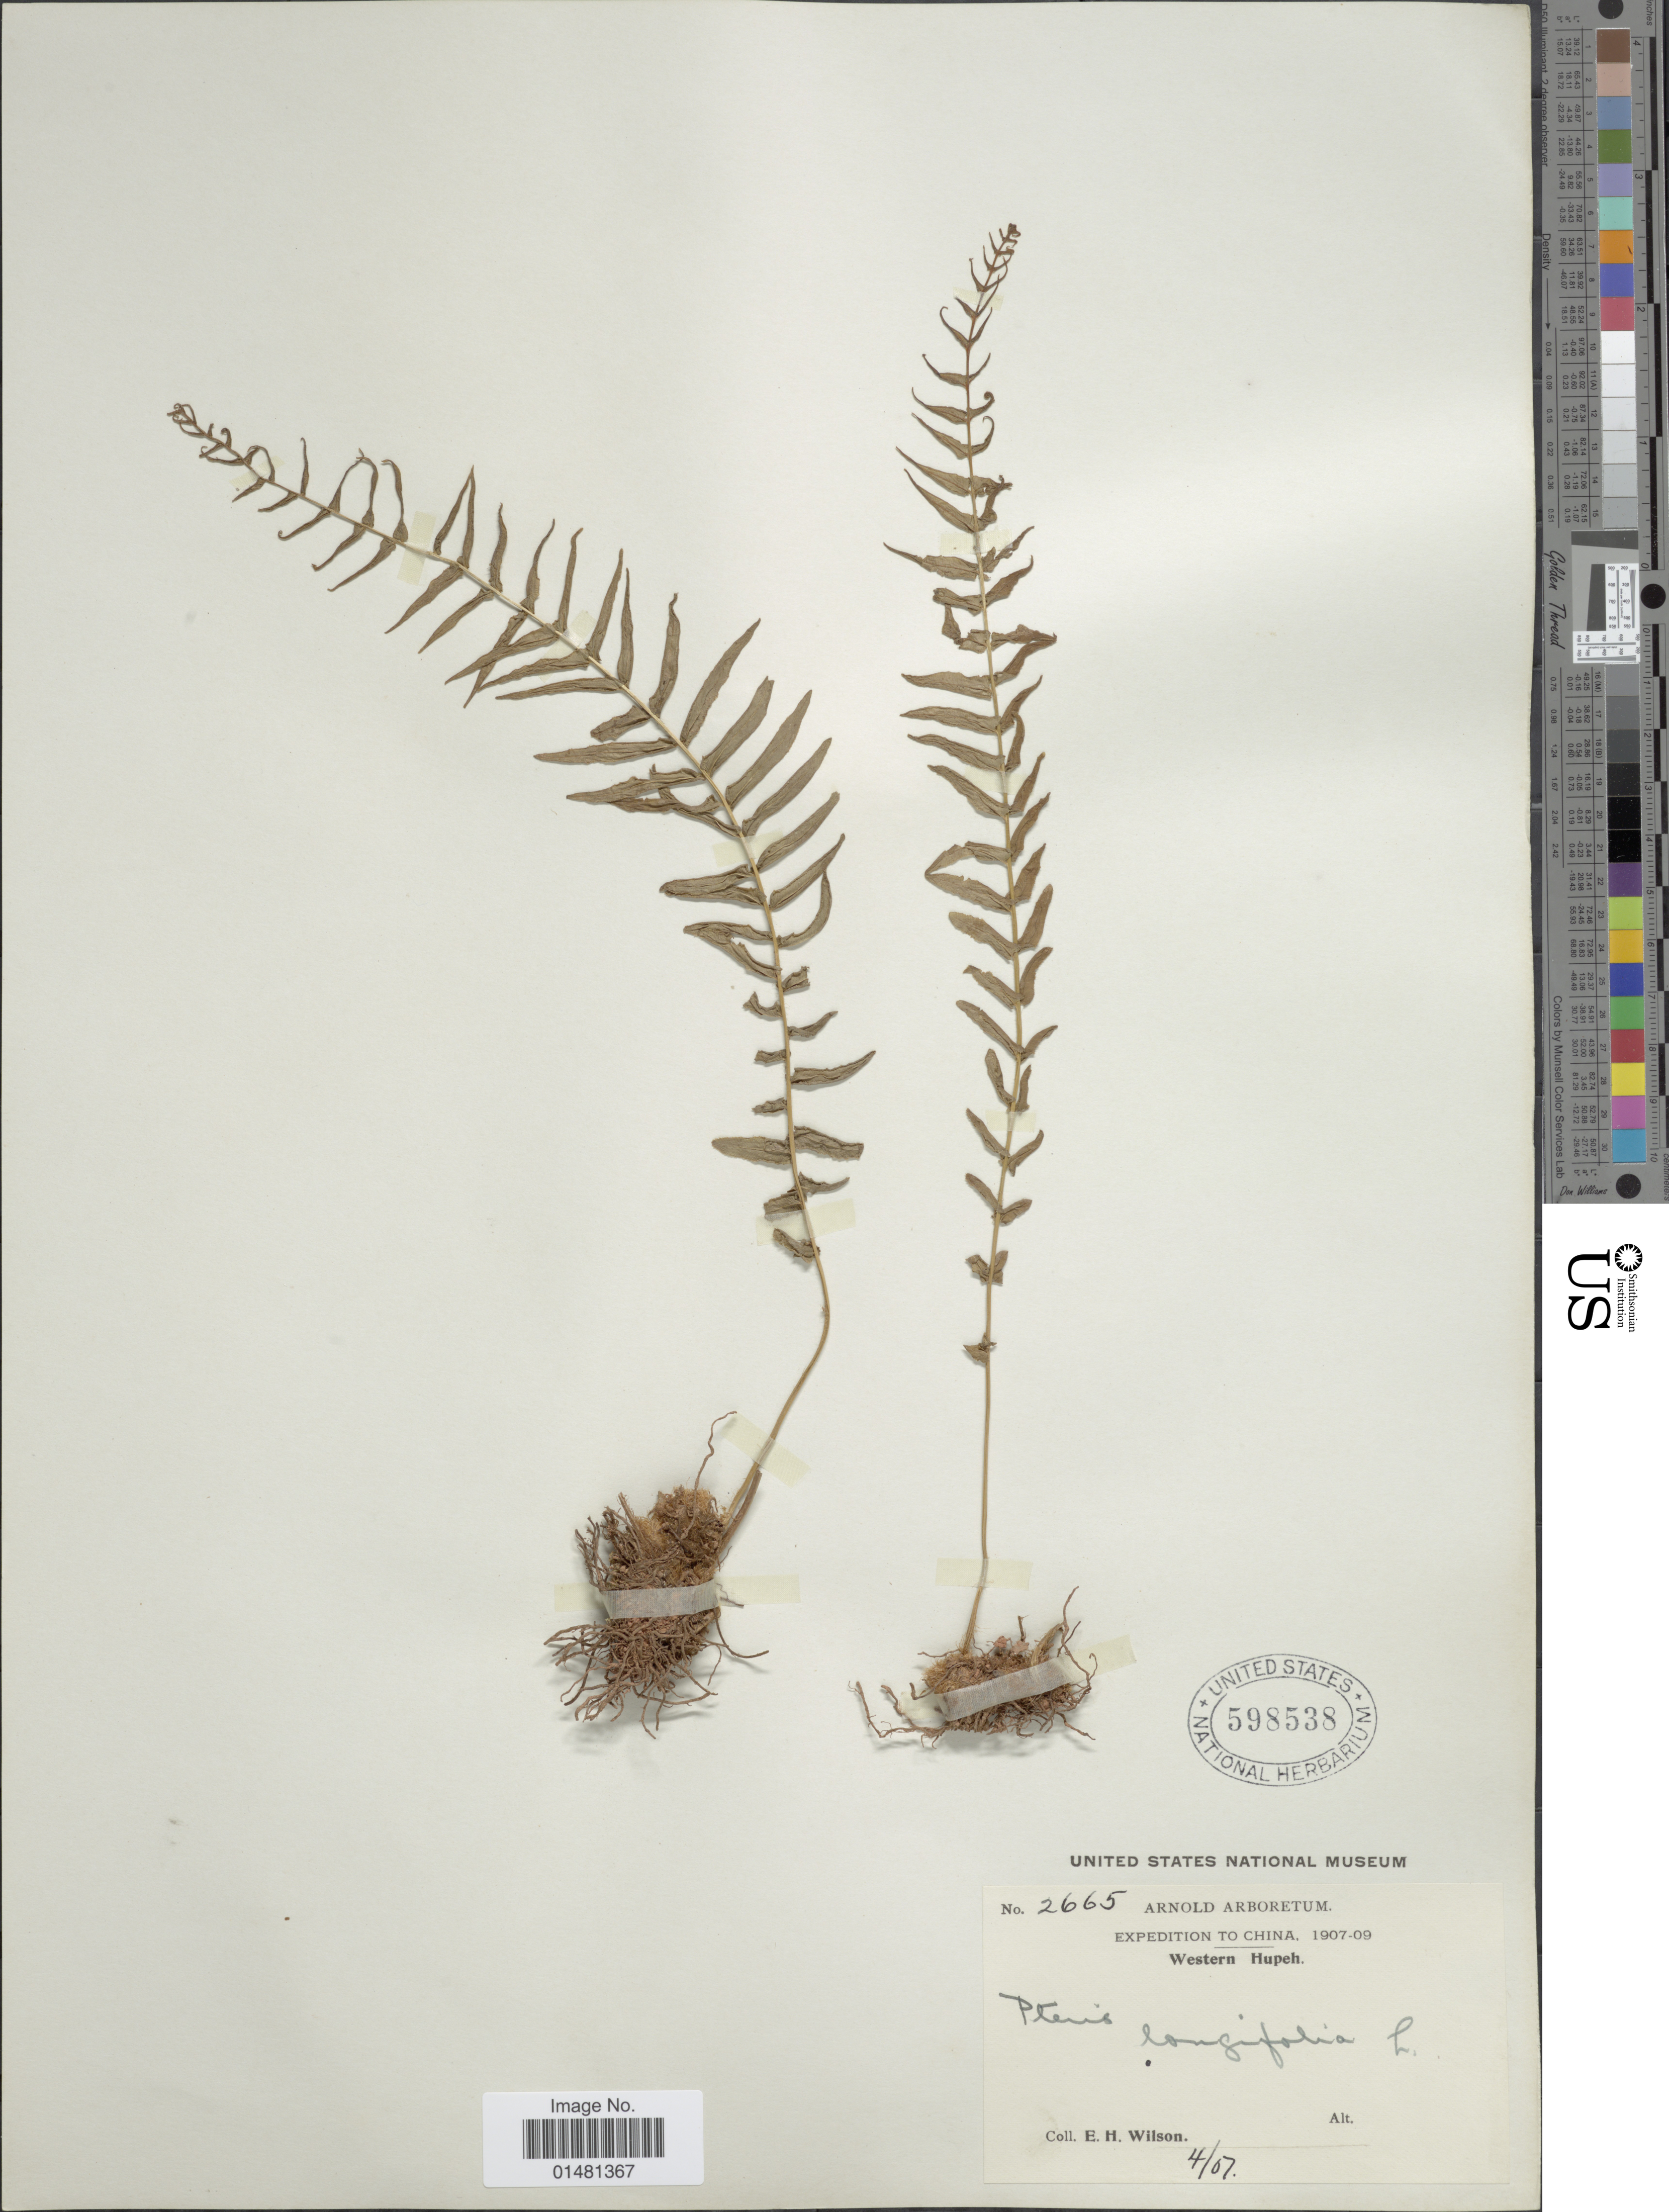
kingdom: Plantae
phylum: Tracheophyta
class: Polypodiopsida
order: Polypodiales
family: Pteridaceae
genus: Pteris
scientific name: Pteris vittata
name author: L.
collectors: E. Wilson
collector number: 2665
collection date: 1907-04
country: China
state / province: Hubei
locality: Western Hupeh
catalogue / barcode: US 598538